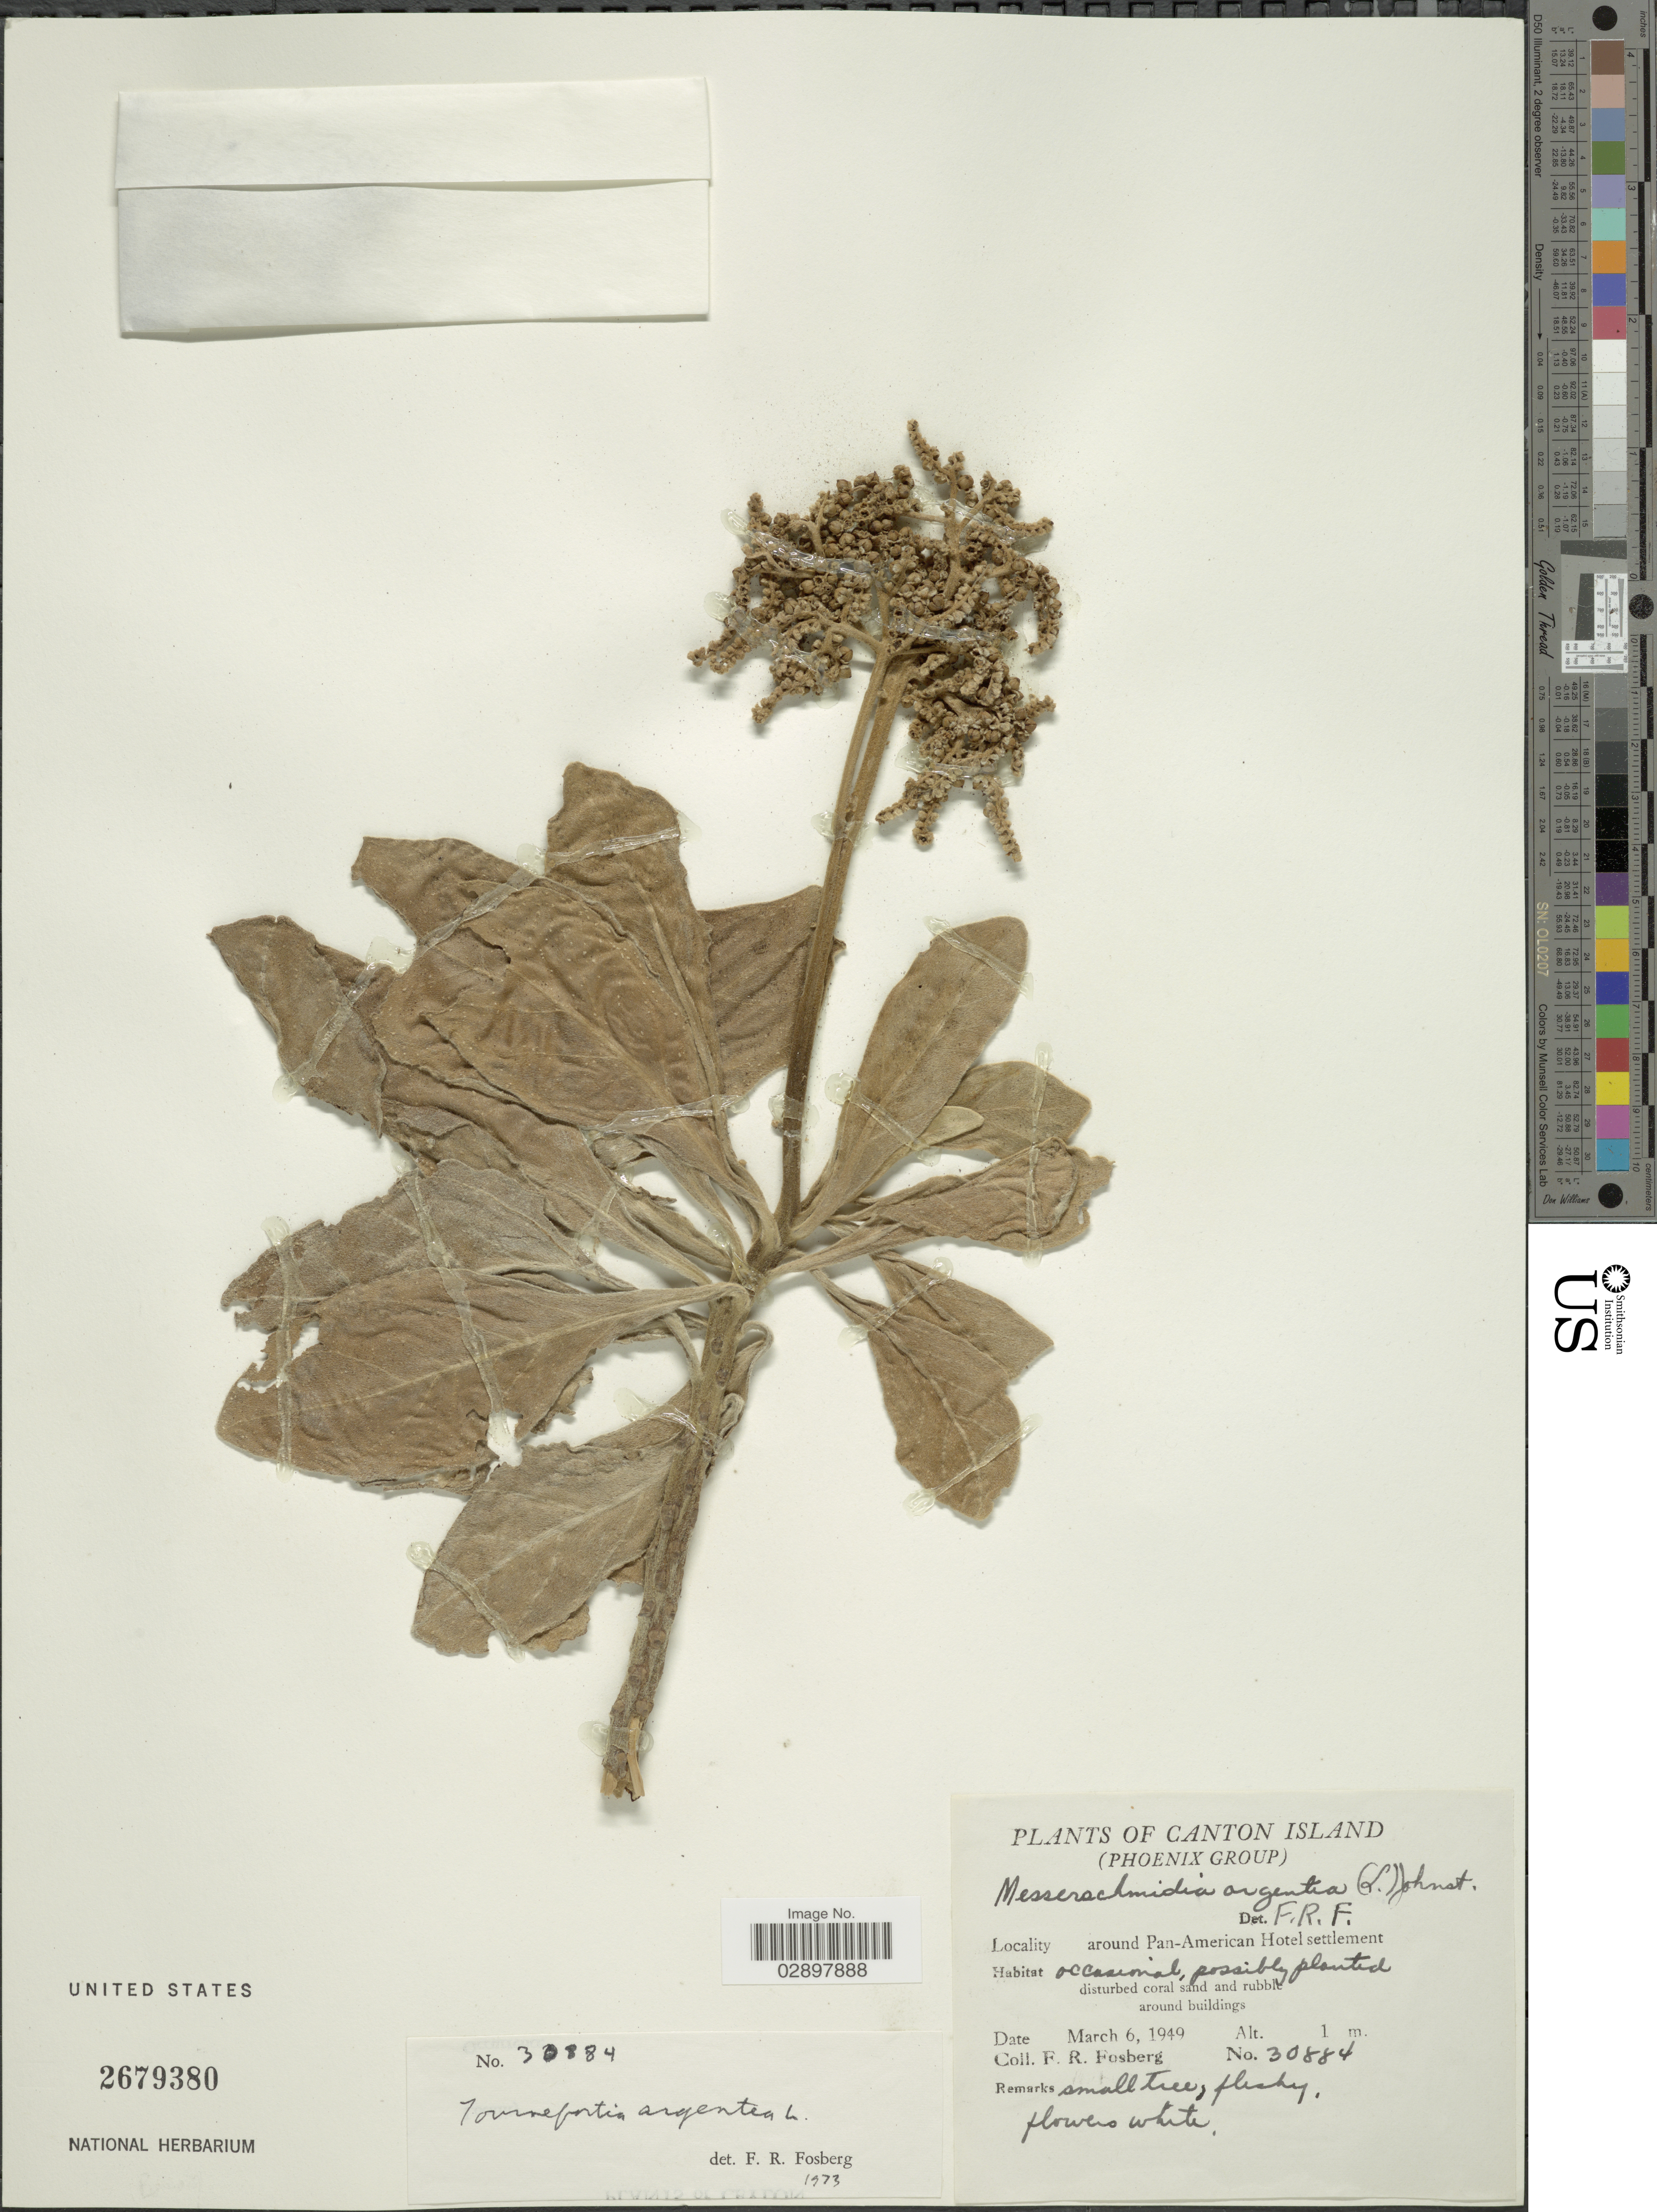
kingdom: Plantae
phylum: Tracheophyta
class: Magnoliopsida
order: Boraginales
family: Heliotropiaceae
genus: Heliotropium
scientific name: Heliotropium arboreum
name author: (Blanco) Mabberley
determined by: Wagner, W. L., (BOT), Smithsonian Institution - National Museum of Natural History (UNITED STATES)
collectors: F. R. Fosberg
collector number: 30884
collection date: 1949-03-06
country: Kiribati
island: Kanton [Canton] Atoll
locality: Canton Island, (Phoenix Group). Around Pan-American Hotel settlement.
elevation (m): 1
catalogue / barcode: US 2679380